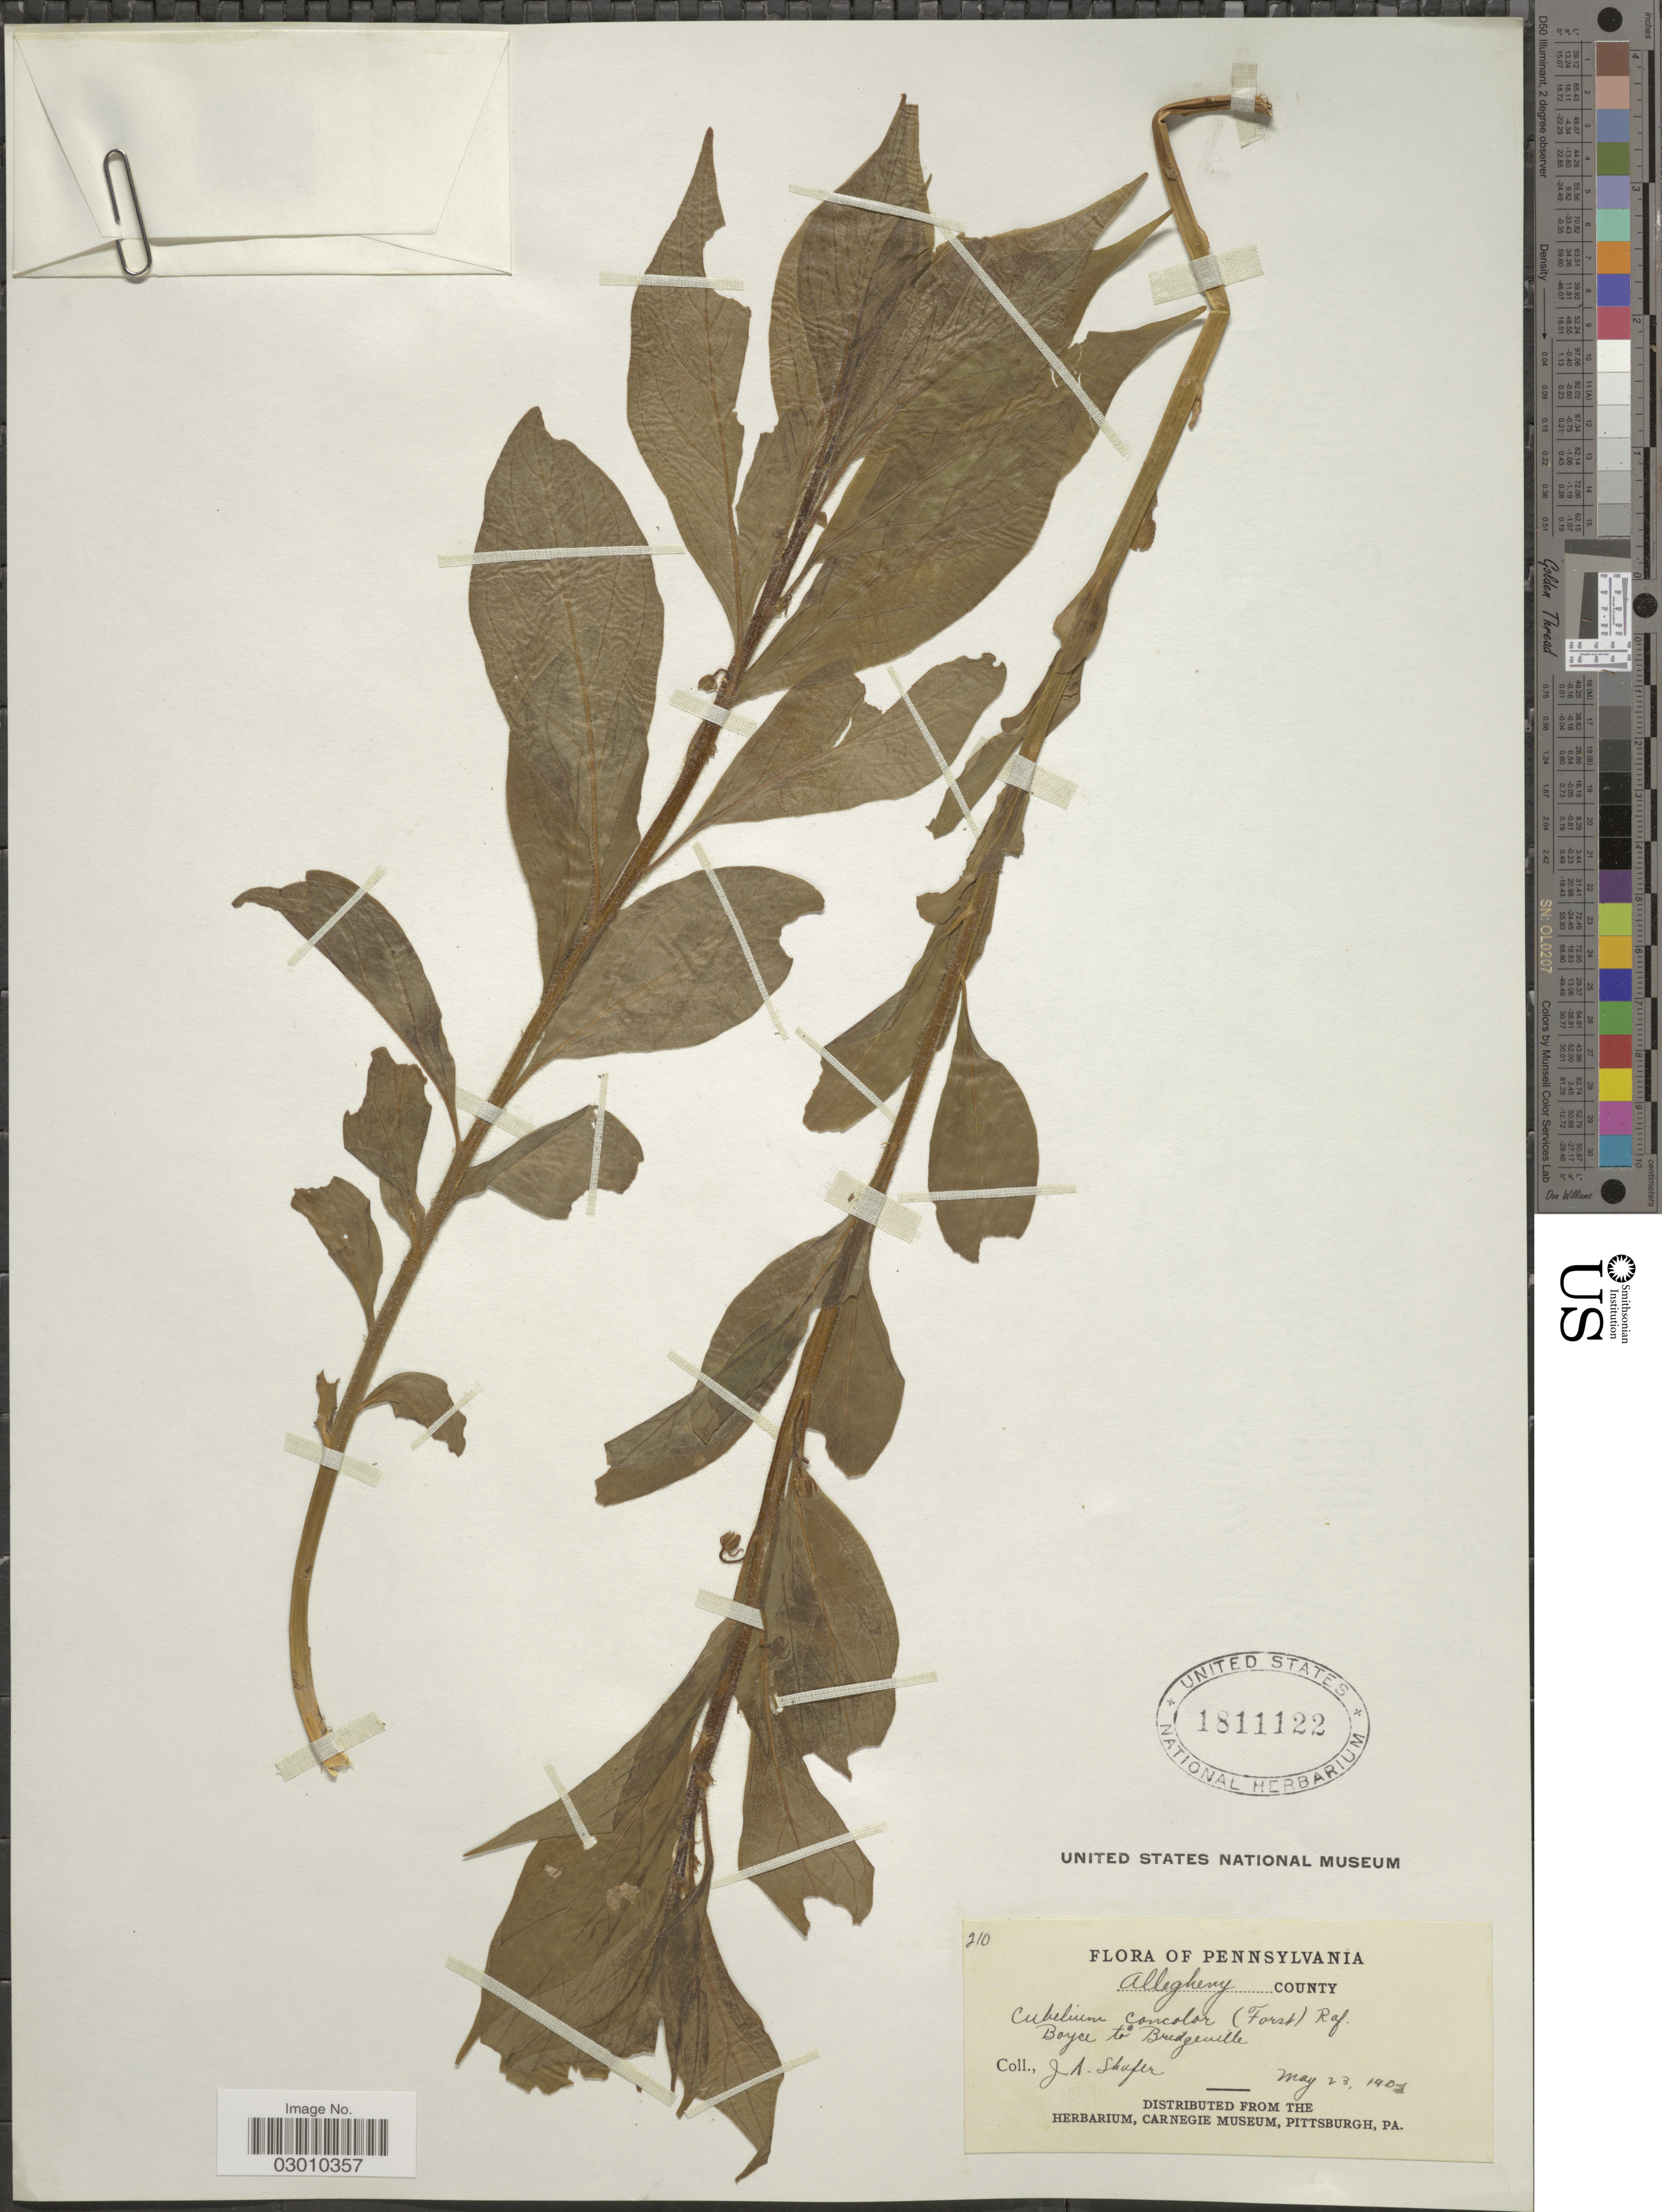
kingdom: Plantae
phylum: Tracheophyta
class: Magnoliopsida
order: Malpighiales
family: Violaceae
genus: Cubelium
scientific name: Cubelium concolor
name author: (T.F. Forst.) Raf. ex Britton & A. Br.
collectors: J. A. Shafer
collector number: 210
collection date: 1907-05-23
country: United States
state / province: Pennsylvania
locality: Allegheny County. Boyce to Bridgeville.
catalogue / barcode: US 1811122